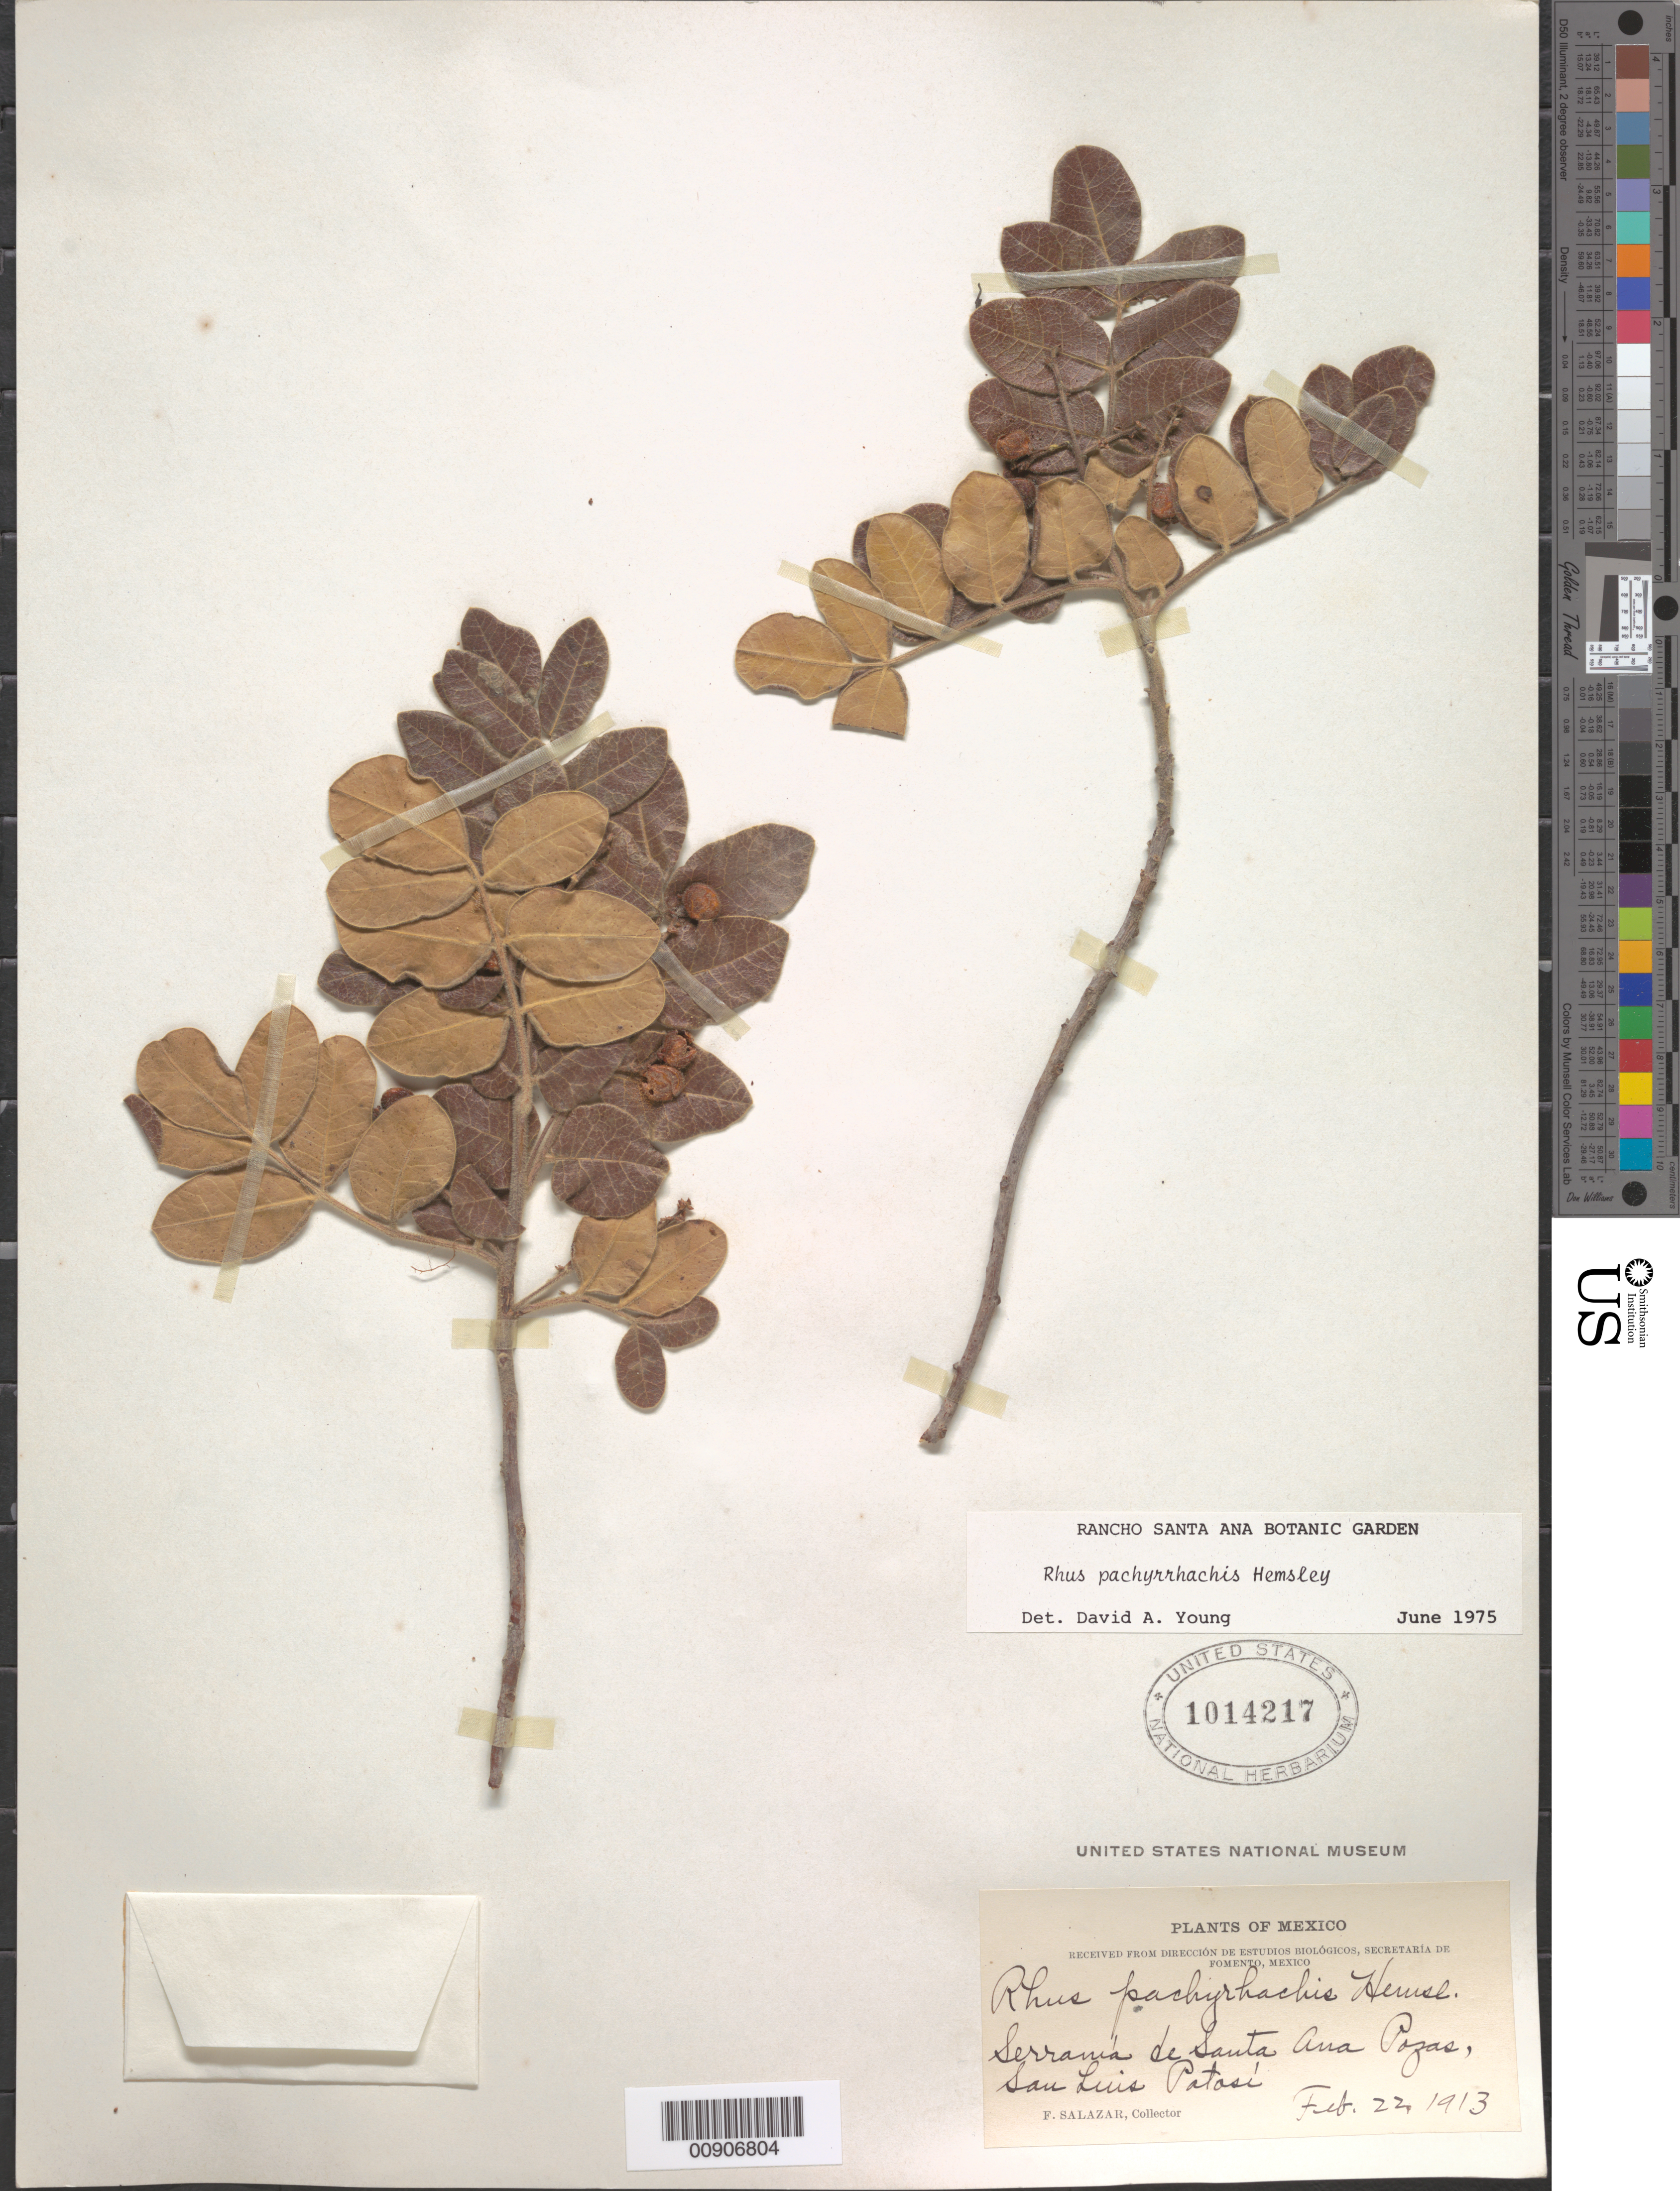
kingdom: Plantae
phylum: Tracheophyta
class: Magnoliopsida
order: Sapindales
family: Anacardiaceae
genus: Rhus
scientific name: Rhus pachyrrhachis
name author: Hemsl.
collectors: F. Salazar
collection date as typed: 22 Feb 1913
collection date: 1913-02-22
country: Mexico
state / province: San Luis Potosí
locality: Serranía de Santa Ana Pozas, San Luis Potosí.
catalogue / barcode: US 1014217